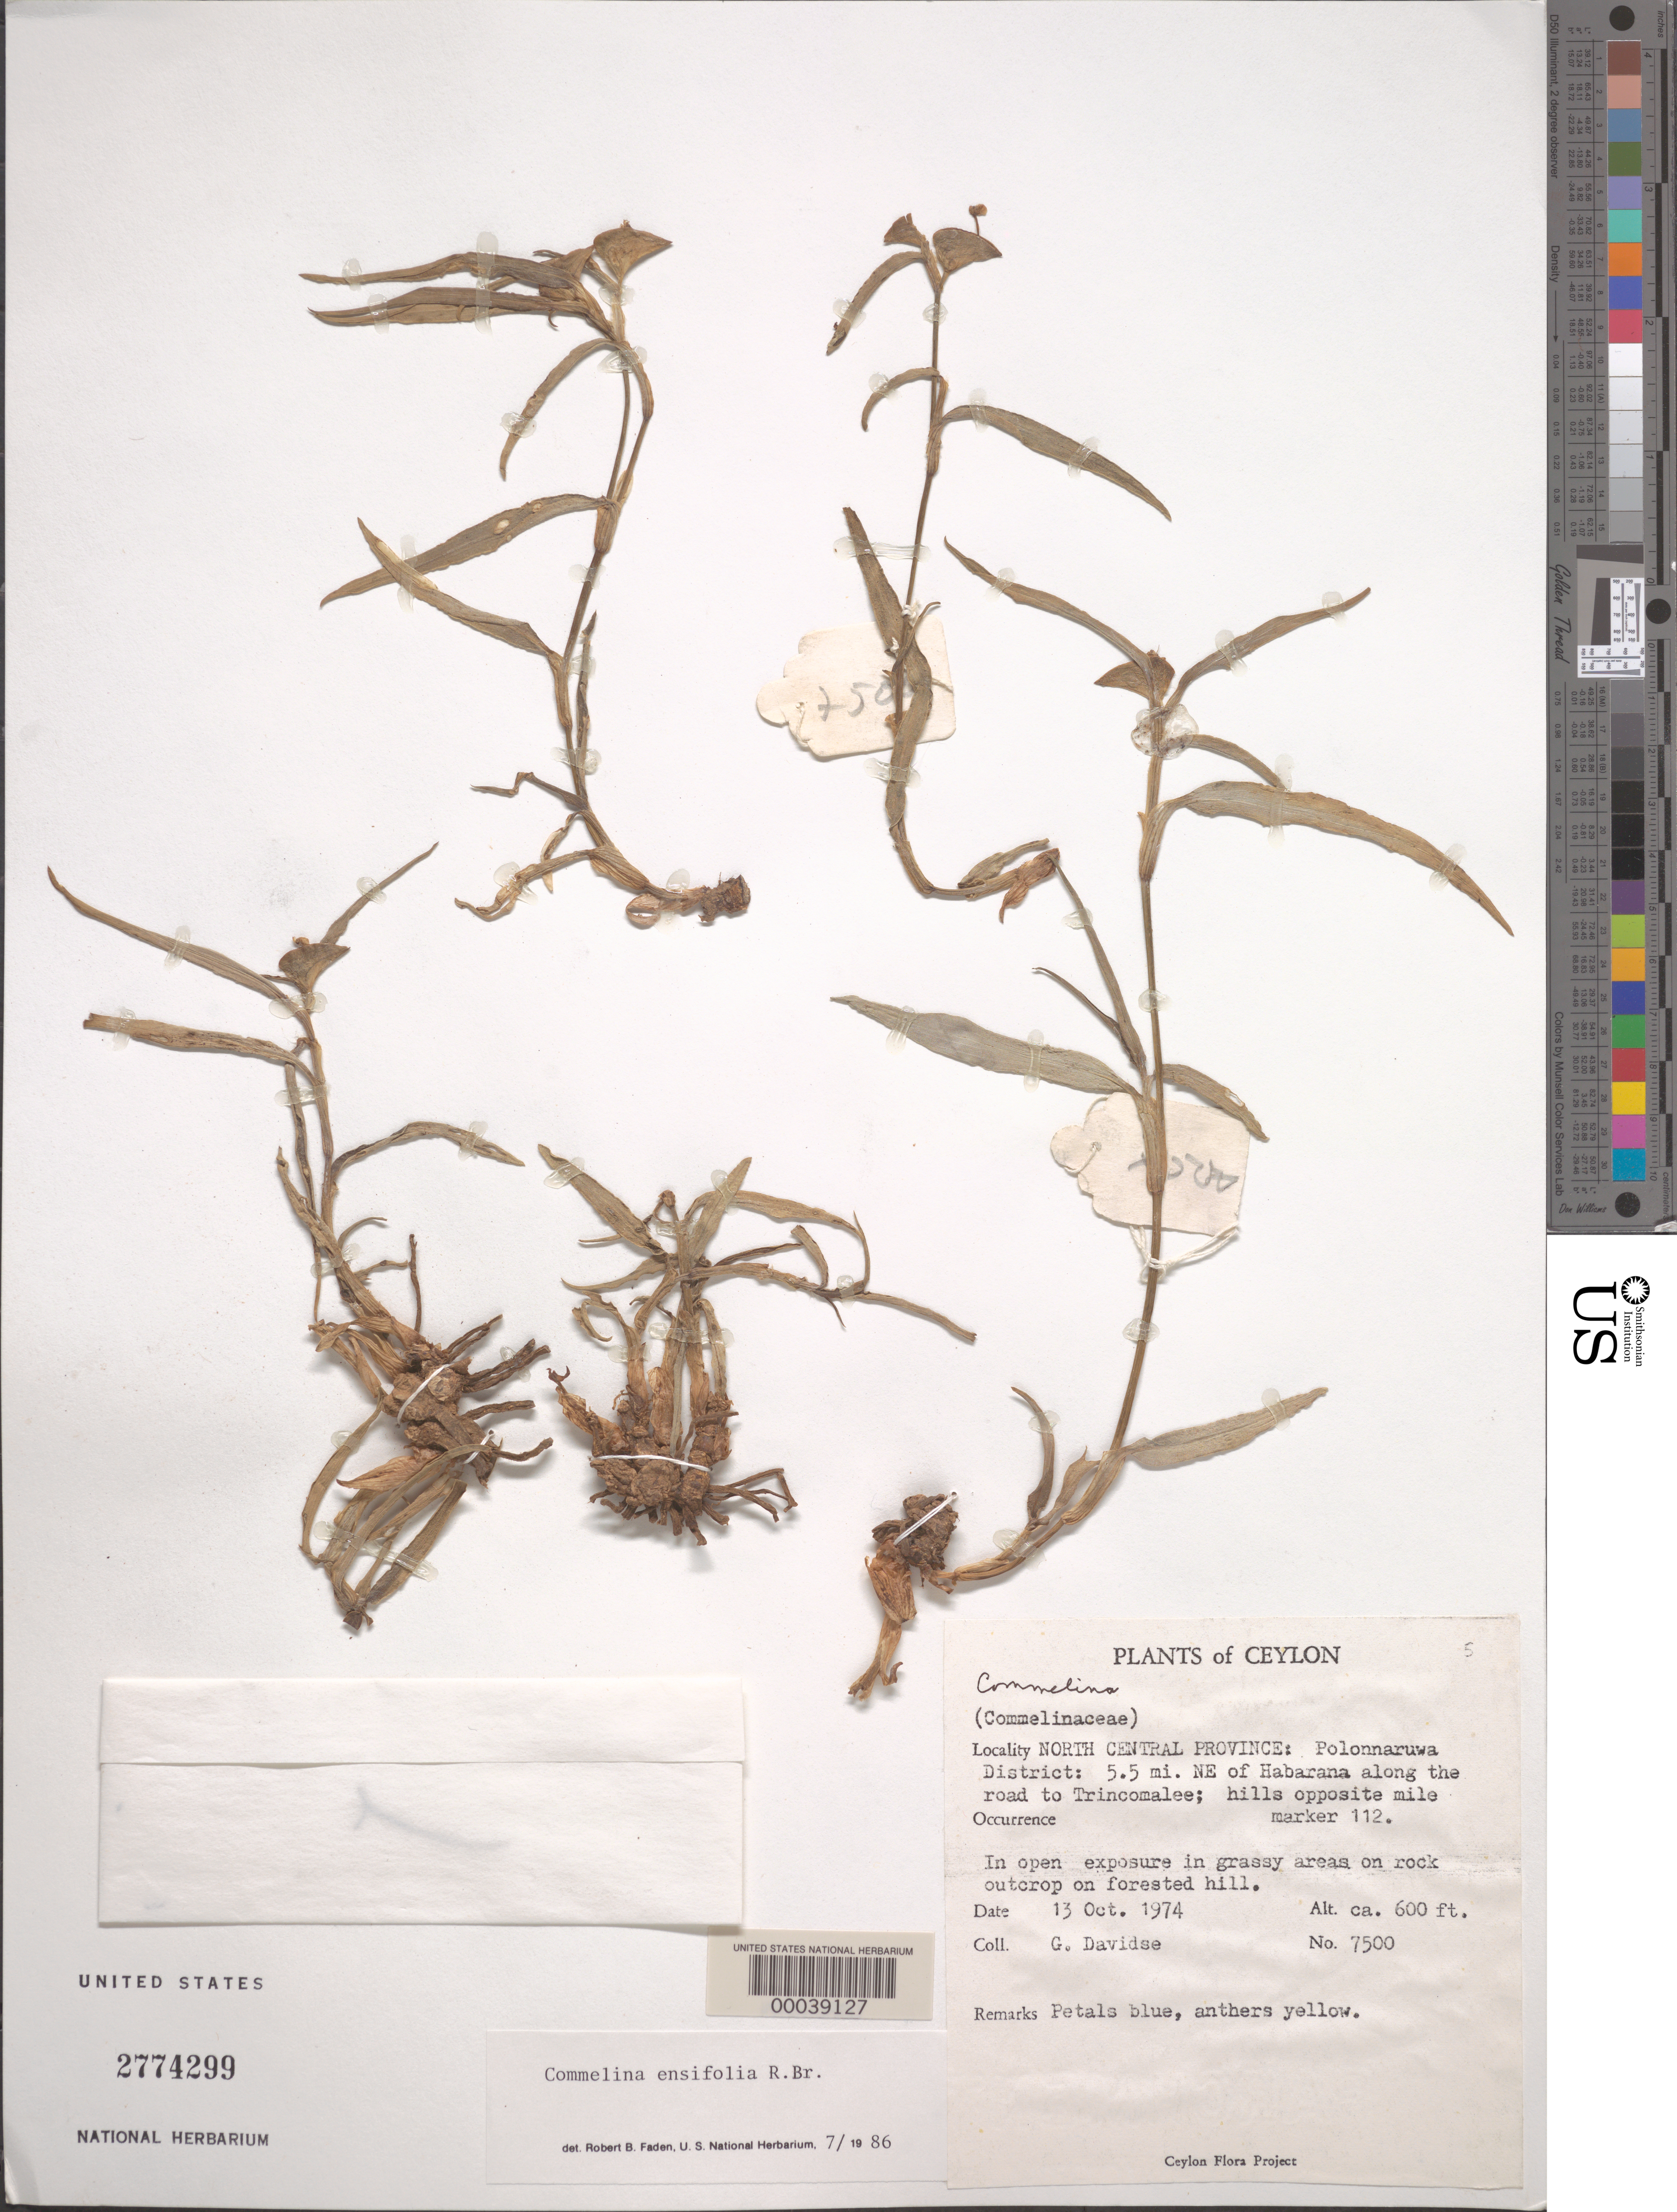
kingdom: Plantae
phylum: Tracheophyta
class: Liliopsida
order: Commelinales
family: Commelinaceae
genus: Commelina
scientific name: Commelina ensifolia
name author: R. Br.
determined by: Faden, Robert B., (US), Smithsonian Institution - National Museum of Natural History (UNITED STATES)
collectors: G. Davidse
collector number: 7500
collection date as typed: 13 Oct 1974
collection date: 1974-10-13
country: Sri Lanka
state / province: North Central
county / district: Polonnaruwa Dist.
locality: Ne of habarana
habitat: Clearing on rock outcrop, forested hill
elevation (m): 183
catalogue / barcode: US 2774299